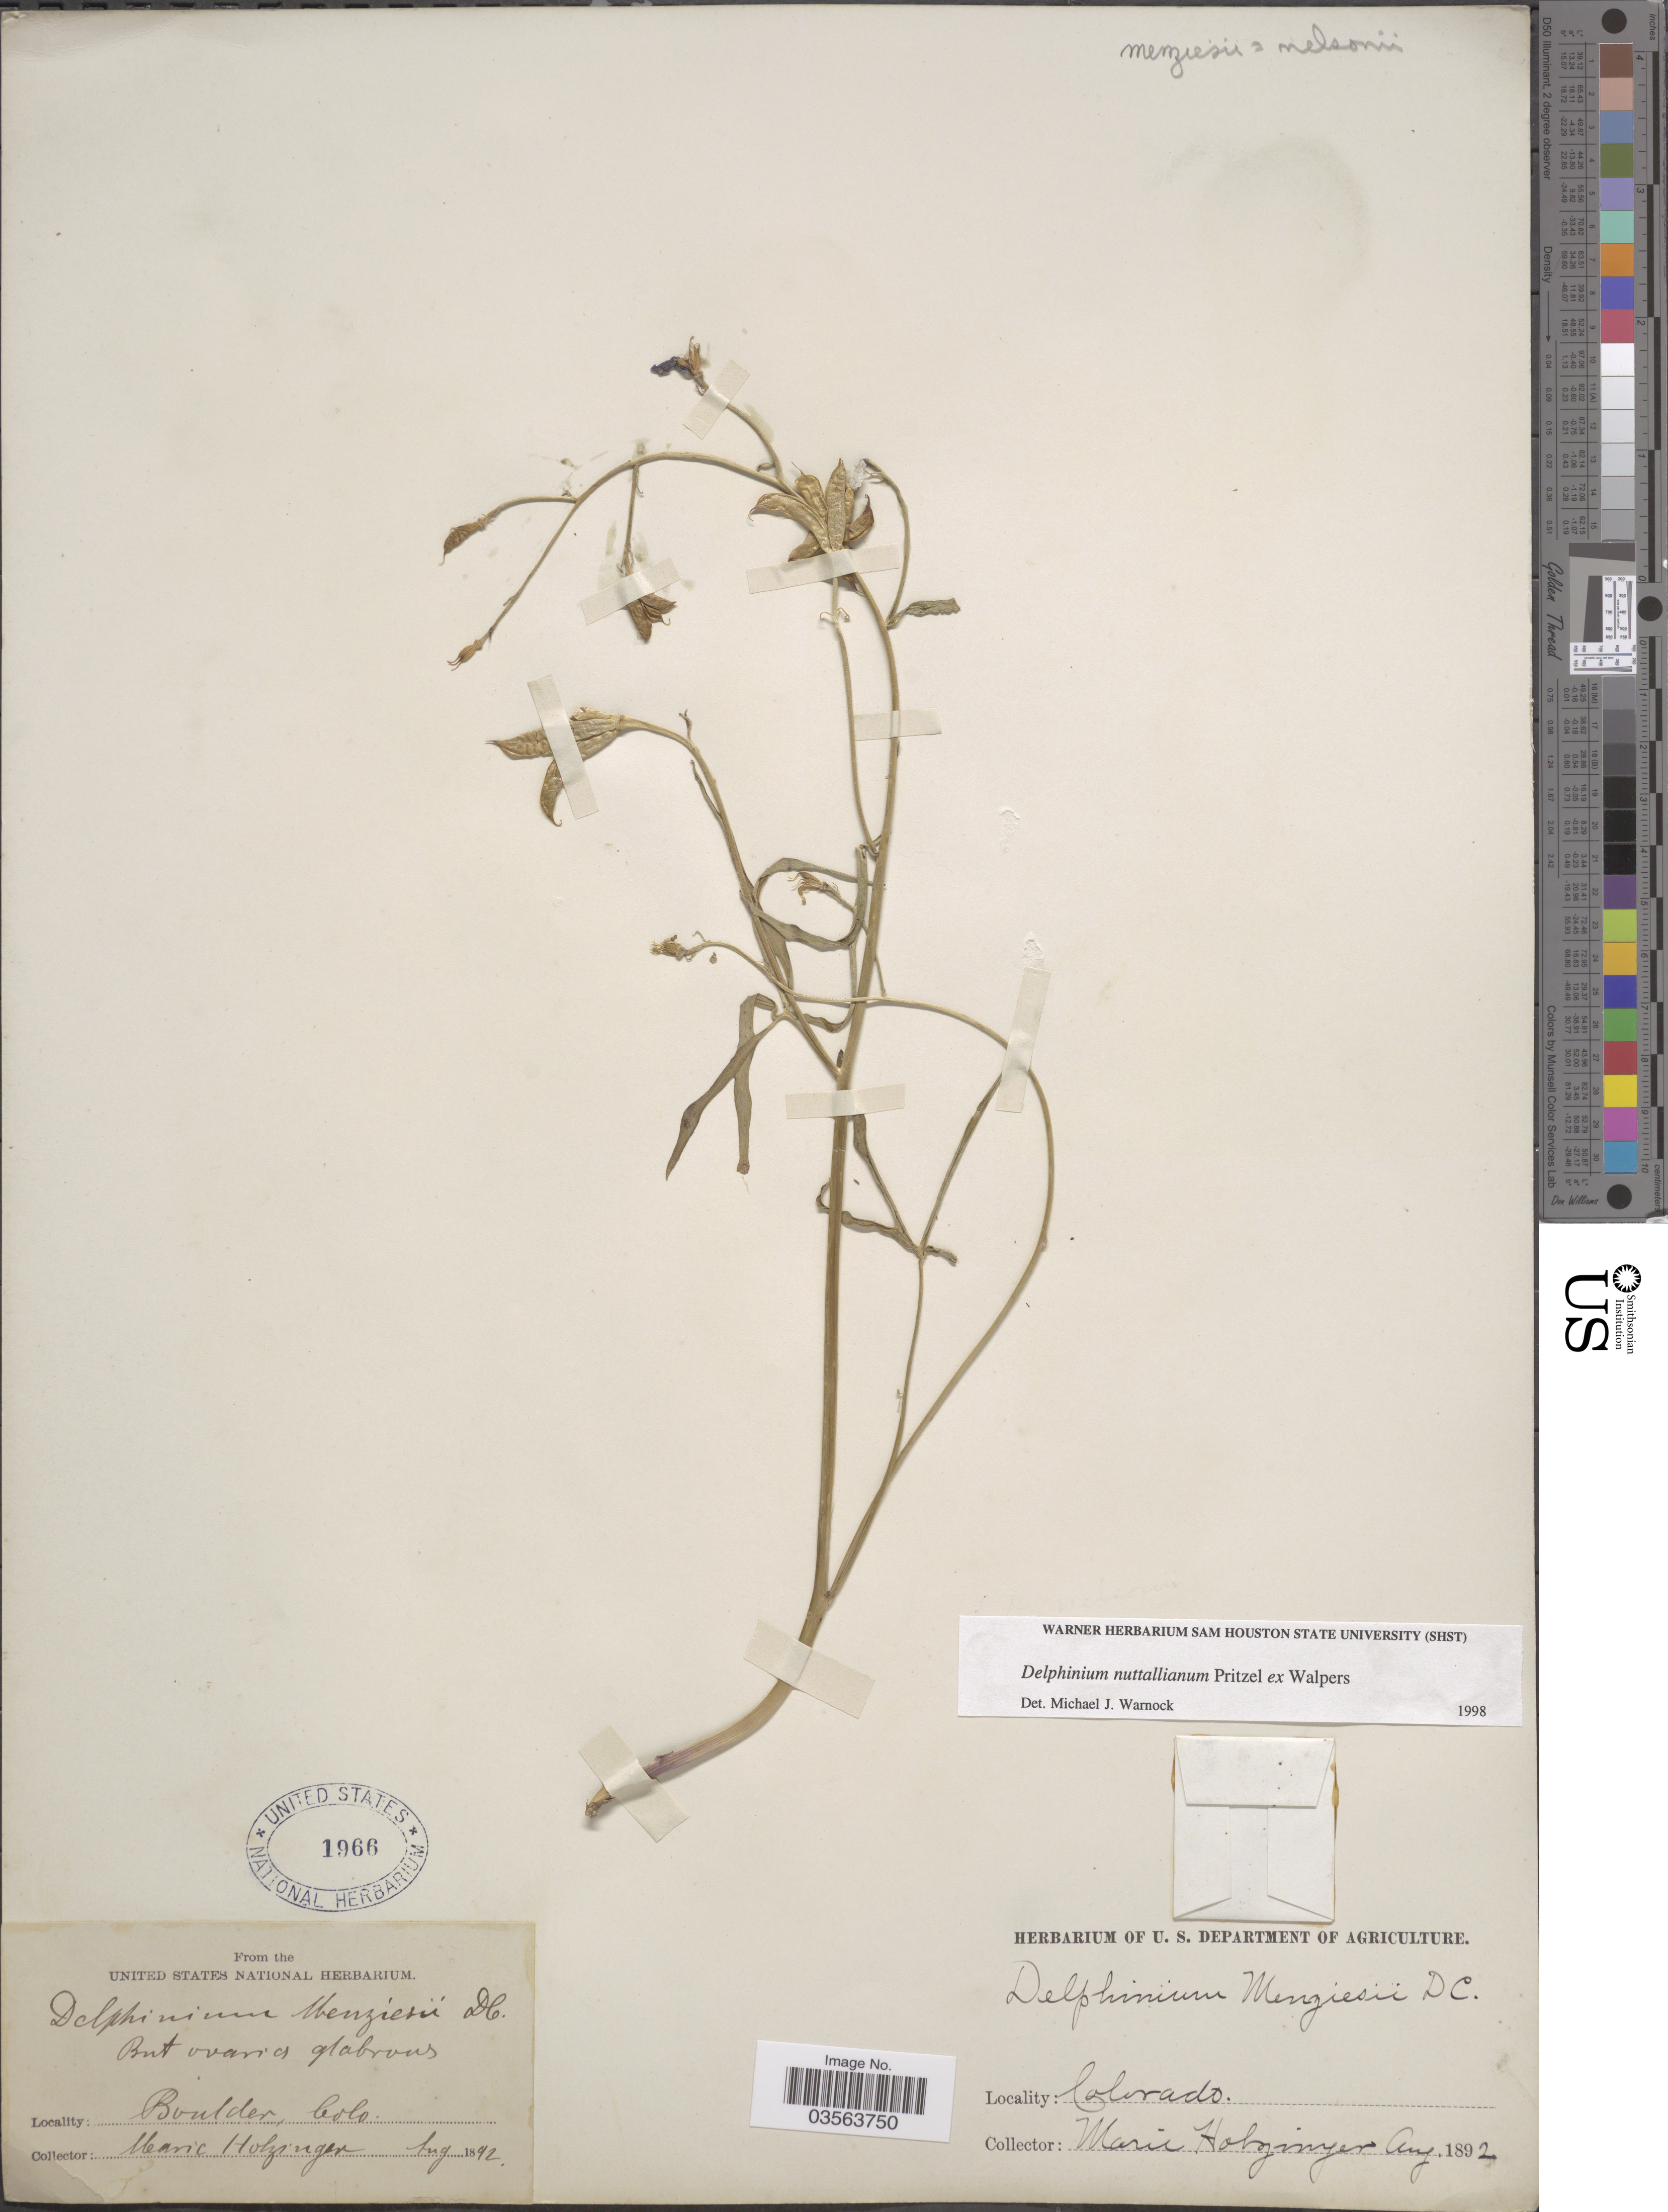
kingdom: Plantae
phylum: Tracheophyta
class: Magnoliopsida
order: Ranunculales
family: Ranunculaceae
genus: Delphinium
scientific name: Delphinium nuttallianum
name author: E. Pritz. ex Walpers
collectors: M. Holzinger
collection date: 1892-08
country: United States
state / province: Colorado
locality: Boulder.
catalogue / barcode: US 1966